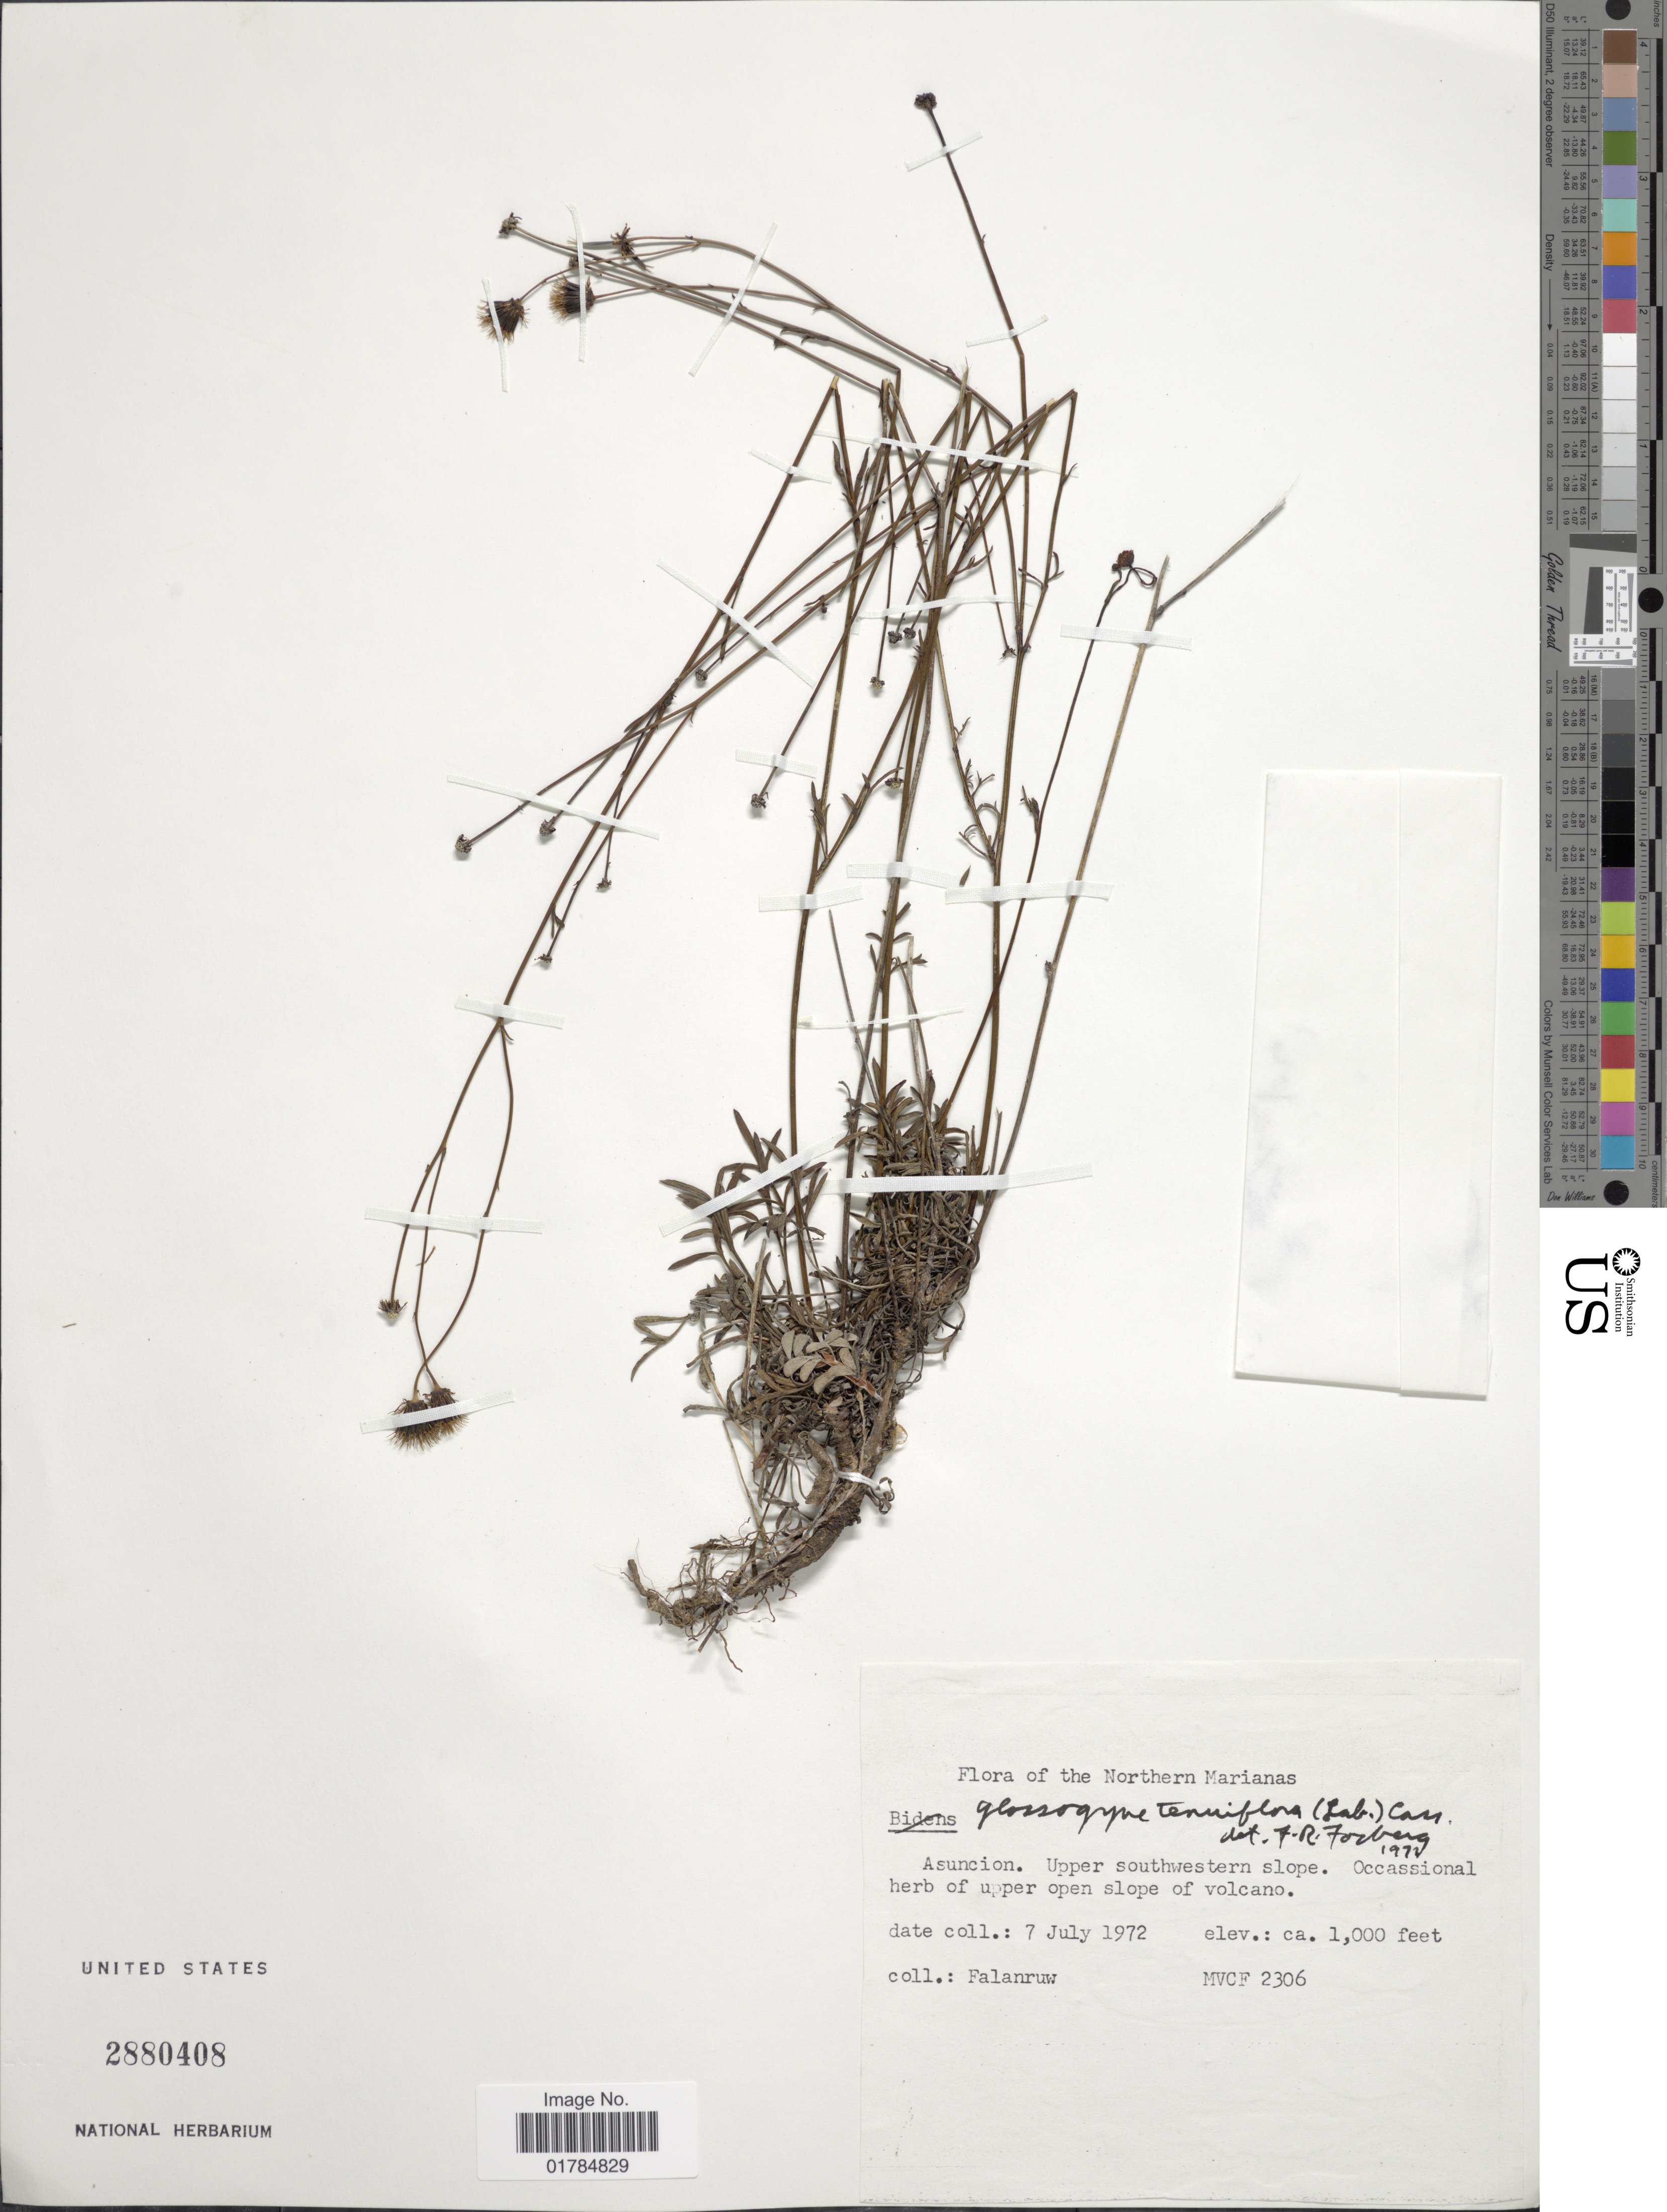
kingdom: Plantae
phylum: Tracheophyta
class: Magnoliopsida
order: Asterales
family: Asteraceae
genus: Glossogyne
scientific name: Glossogyne tenuifolia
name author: (Labill.)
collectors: Falanruw, --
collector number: MVCF 2306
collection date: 1972-07-07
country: Northern Mariana Islands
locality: Asuncion. Upper southwestern slope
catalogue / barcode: US 2880408